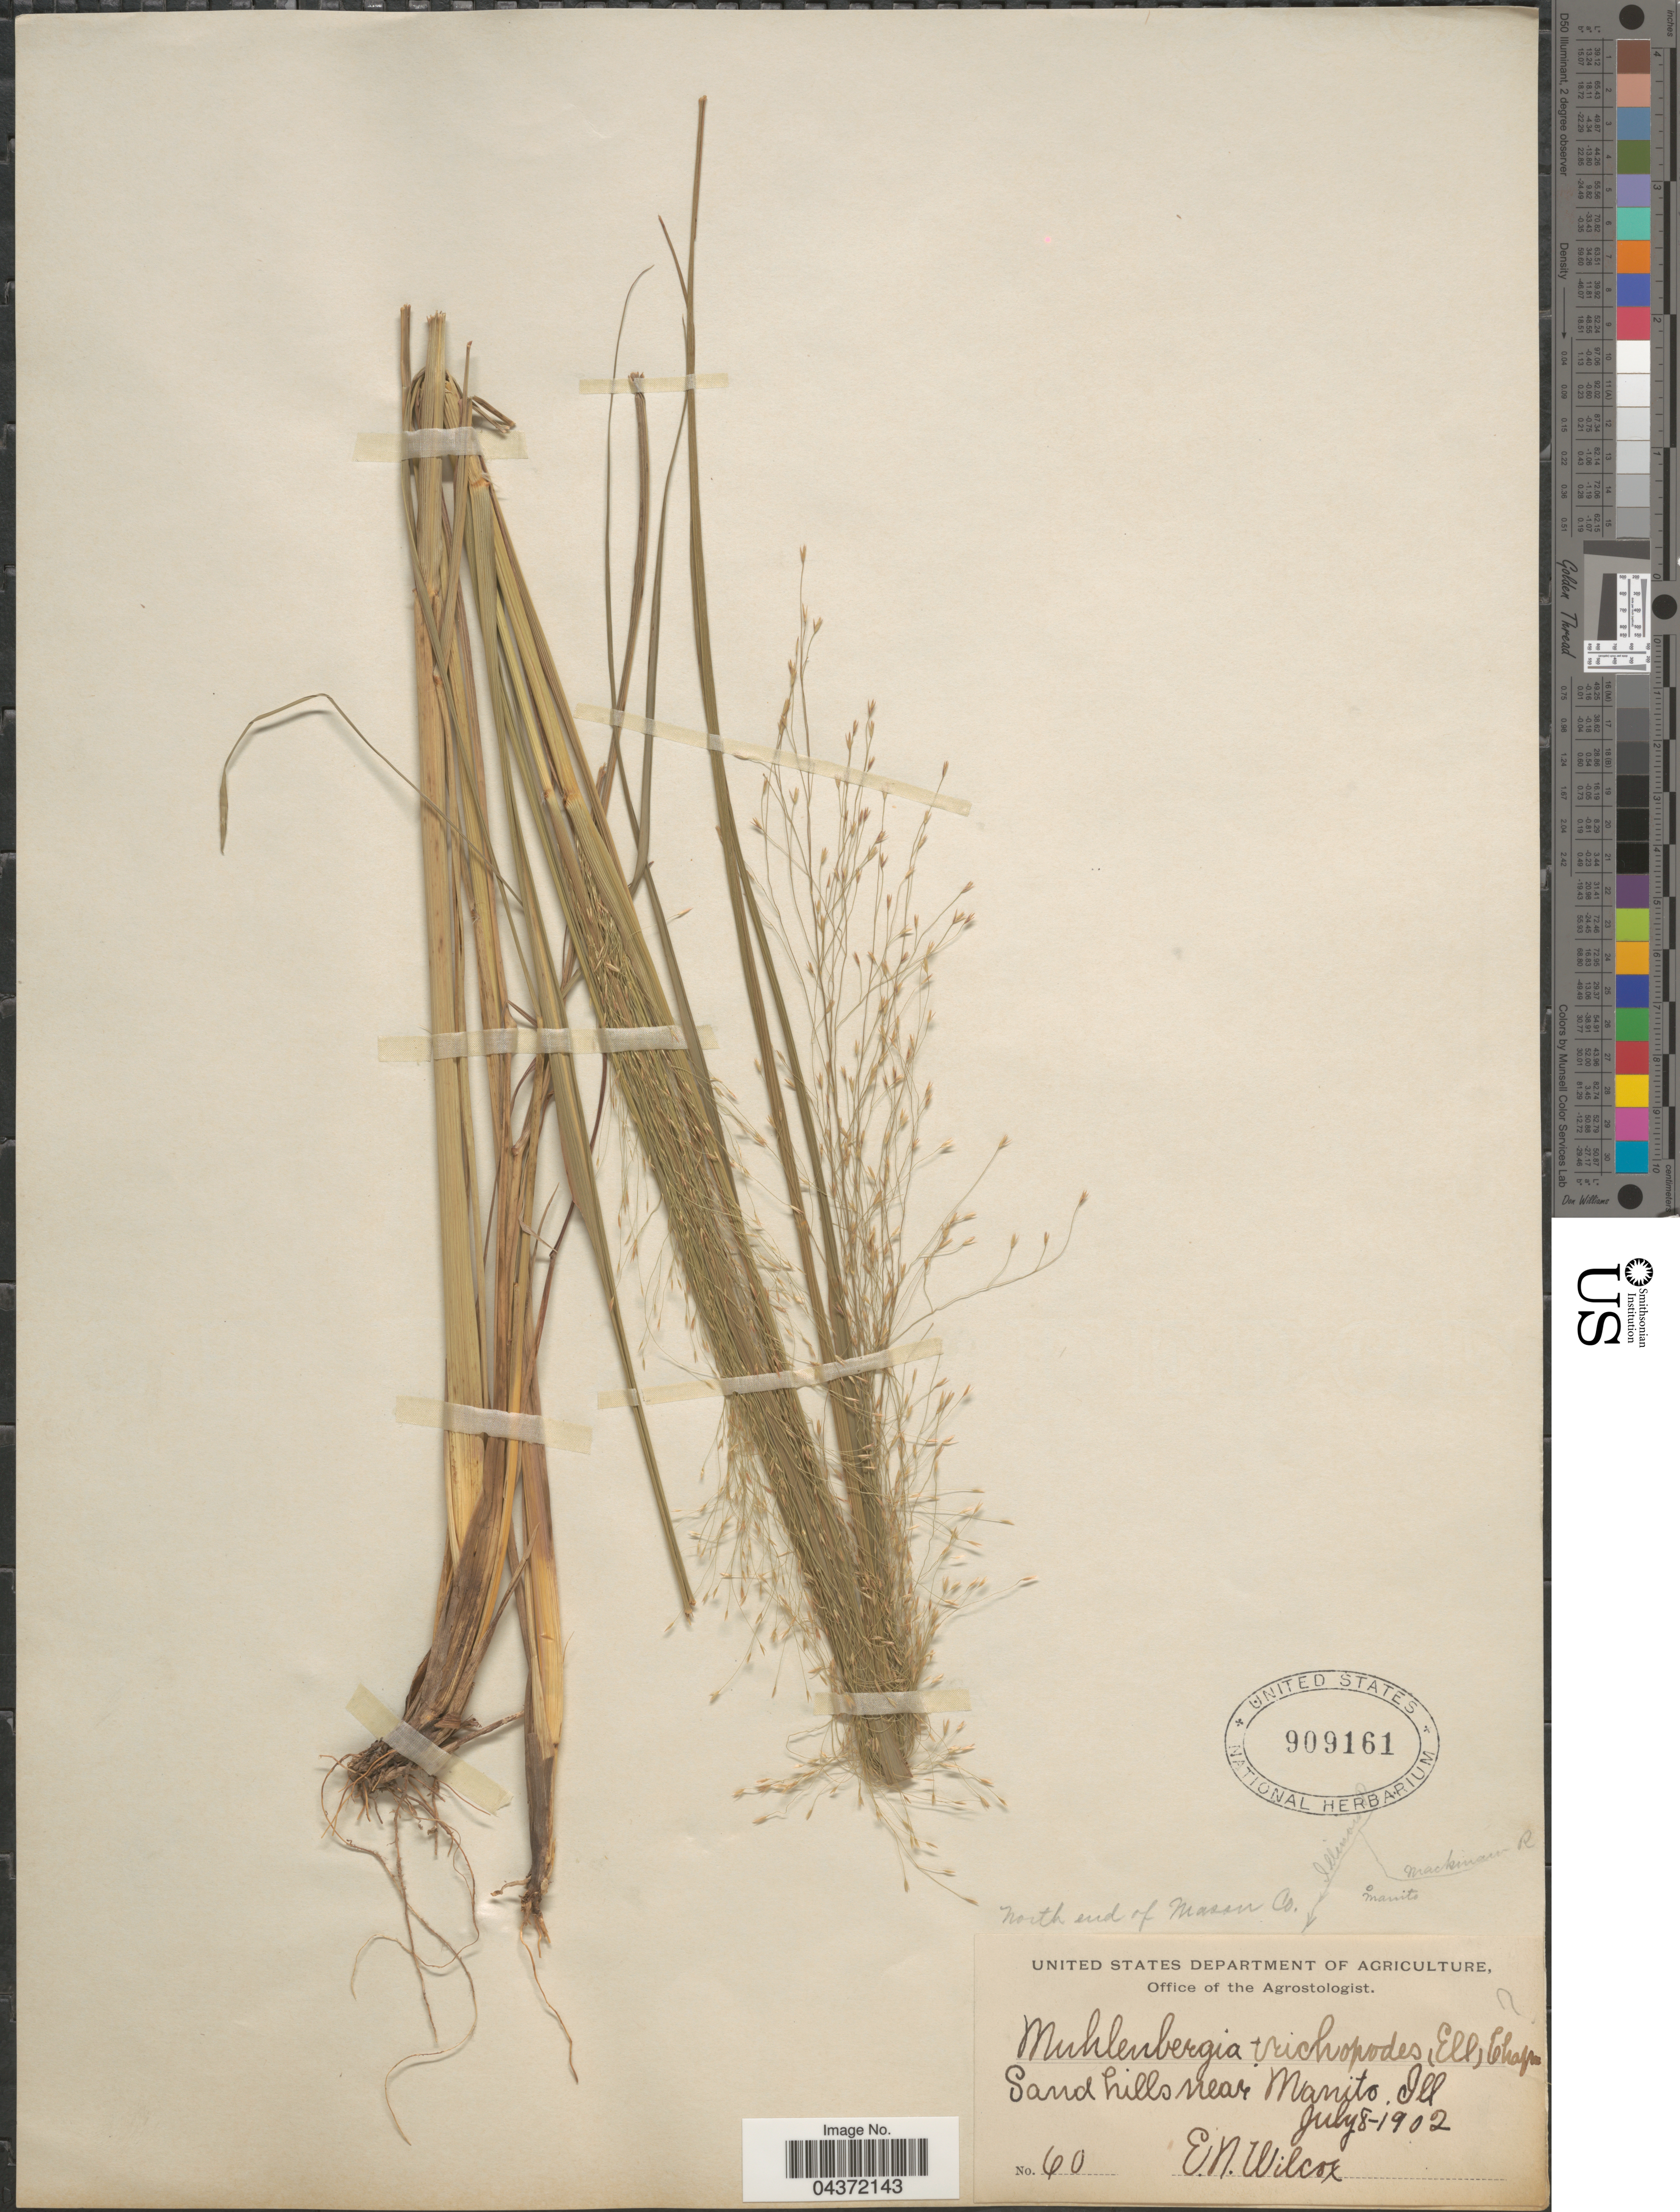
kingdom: Plantae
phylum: Tracheophyta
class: Liliopsida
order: Poales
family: Poaceae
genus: Eragrostis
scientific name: Eragrostis trichodes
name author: (Nutt.) Alph. Wood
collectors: E. Wilcox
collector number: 60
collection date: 1902-07-08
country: United States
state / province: Illinois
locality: Sand hills near Manito.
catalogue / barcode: US 909161